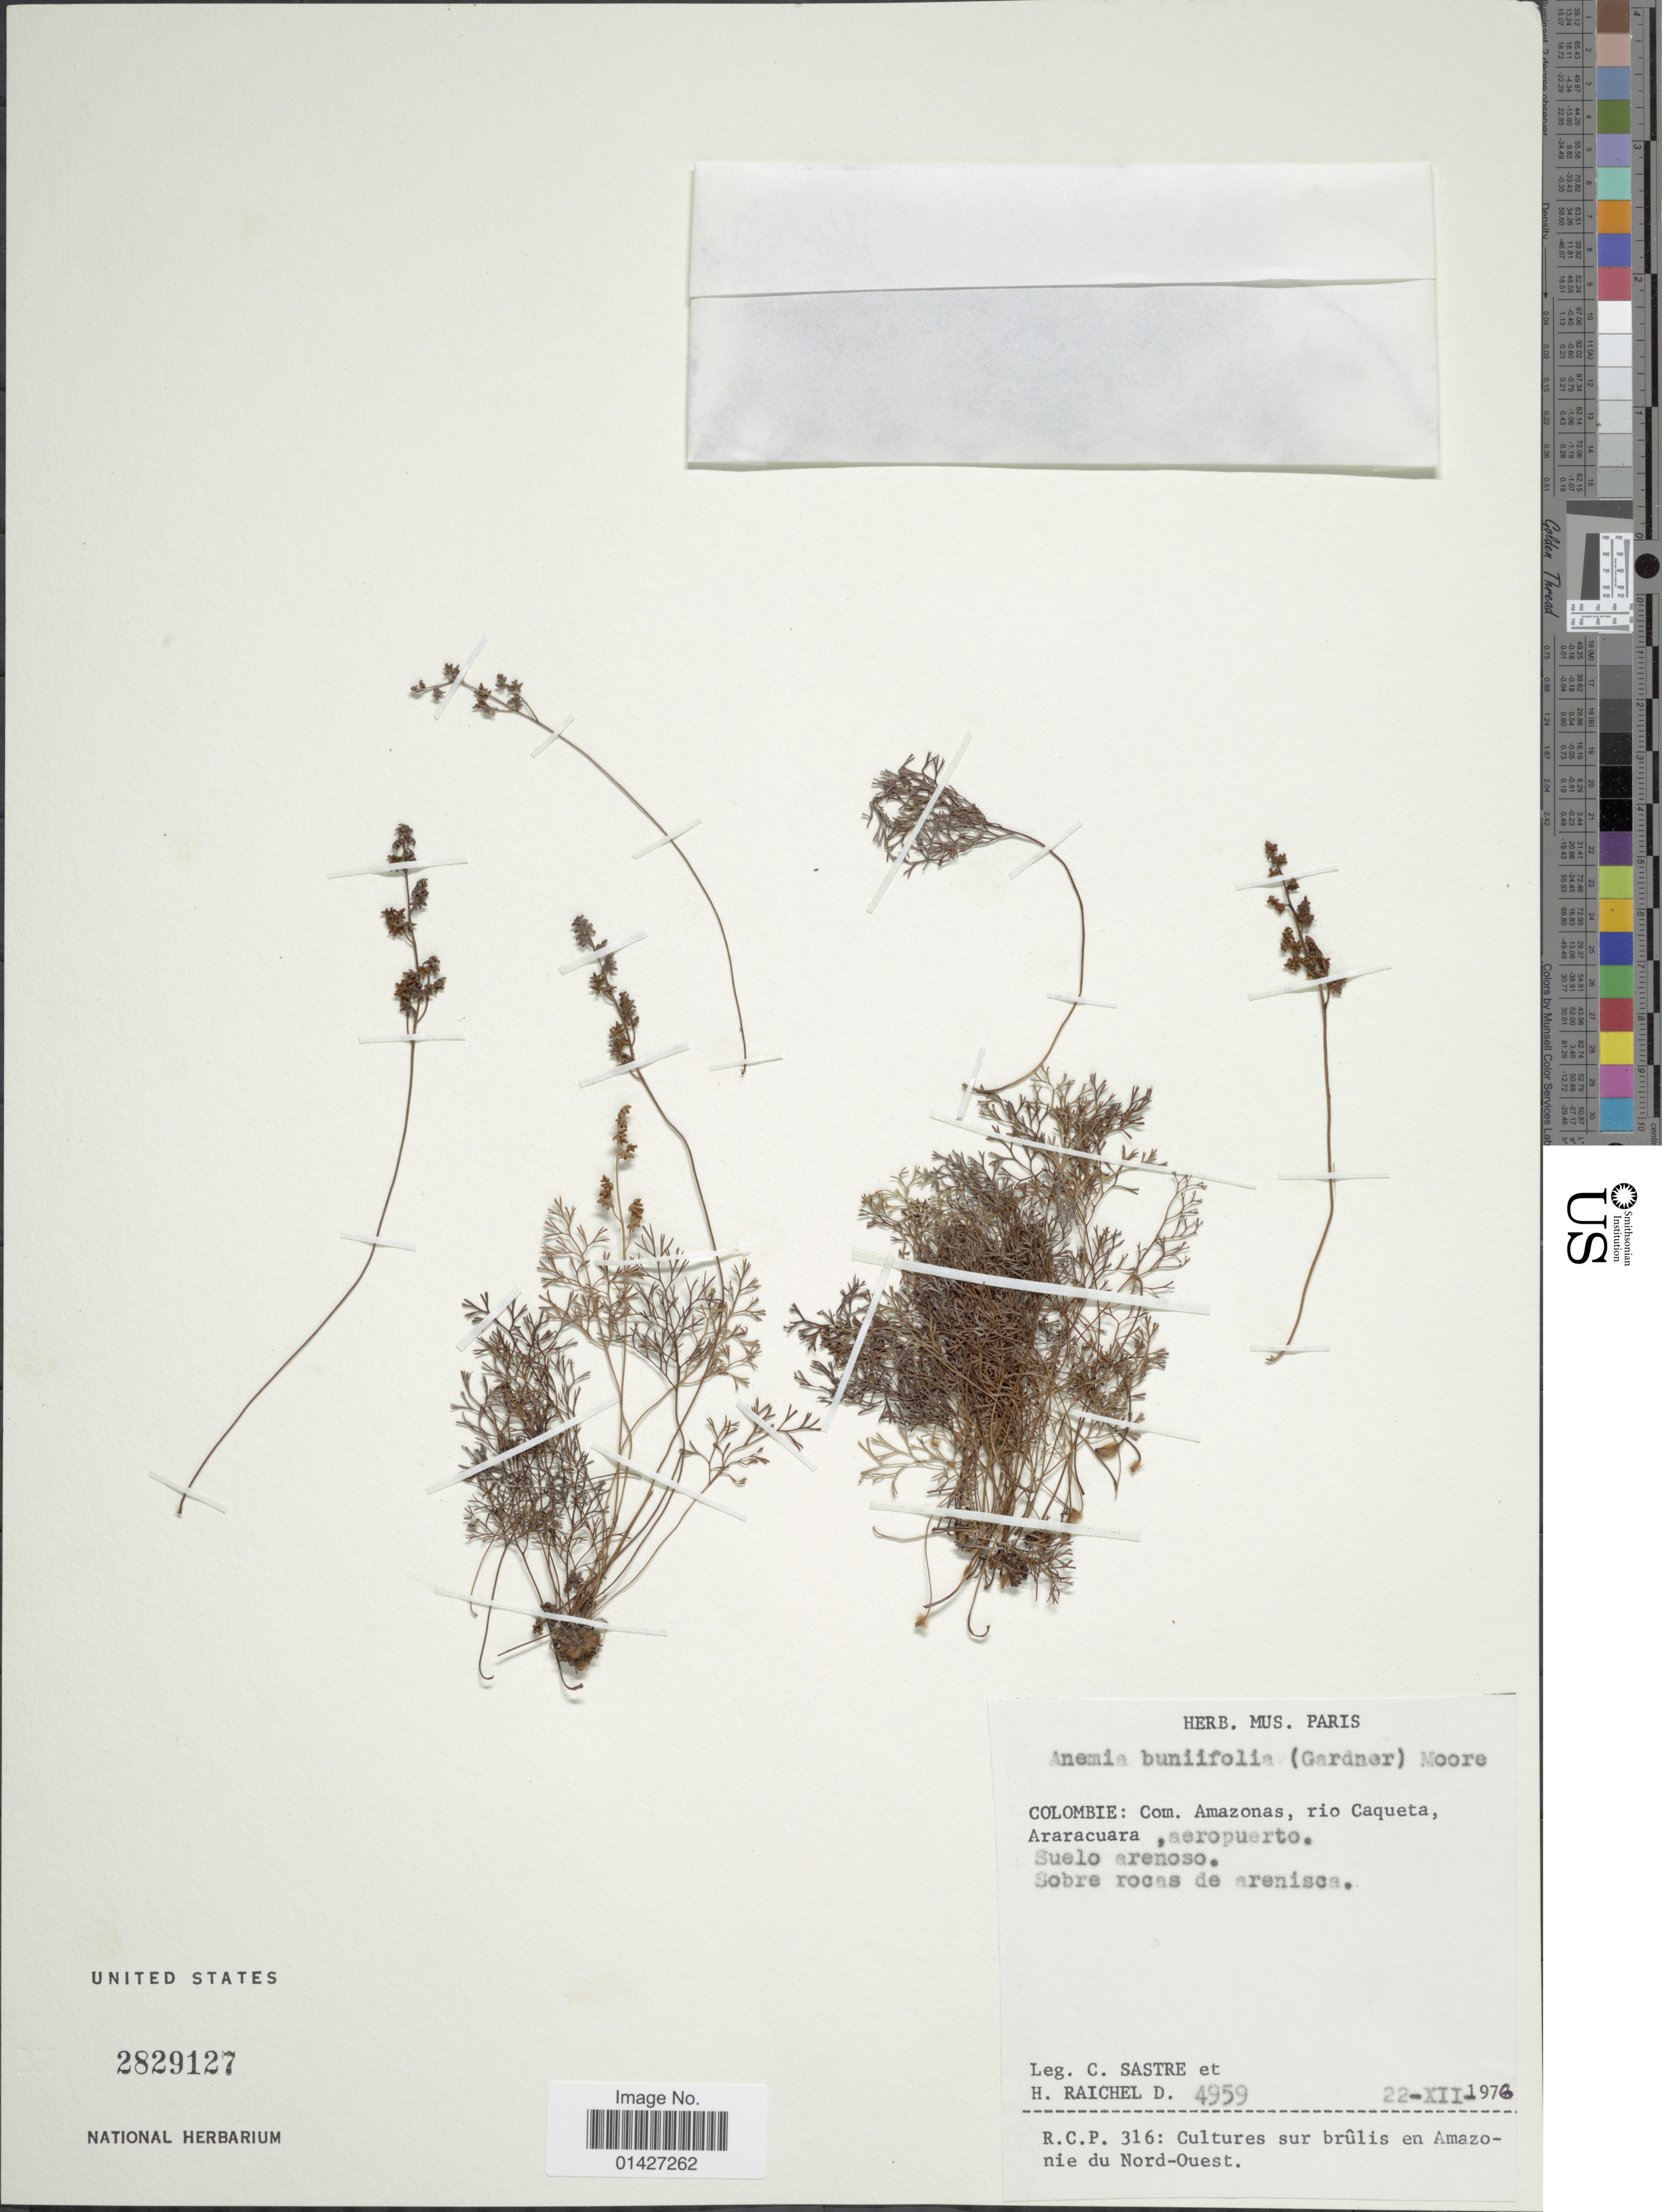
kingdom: Plantae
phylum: Tracheophyta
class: Polypodiopsida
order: Schizaeales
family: Anemiaceae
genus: Anemia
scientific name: Anemia buniifolia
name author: (T. Moore) Gardner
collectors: C. Sastre & H. Raichel D.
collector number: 4959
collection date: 1976-12-22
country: Colombia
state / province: Amazônas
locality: Com. Amazonas, rio Caqueta, Araracuara, aeropuerto. Suelo Arenoso. Sobre rocas de arenisca.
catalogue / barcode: US 2829127